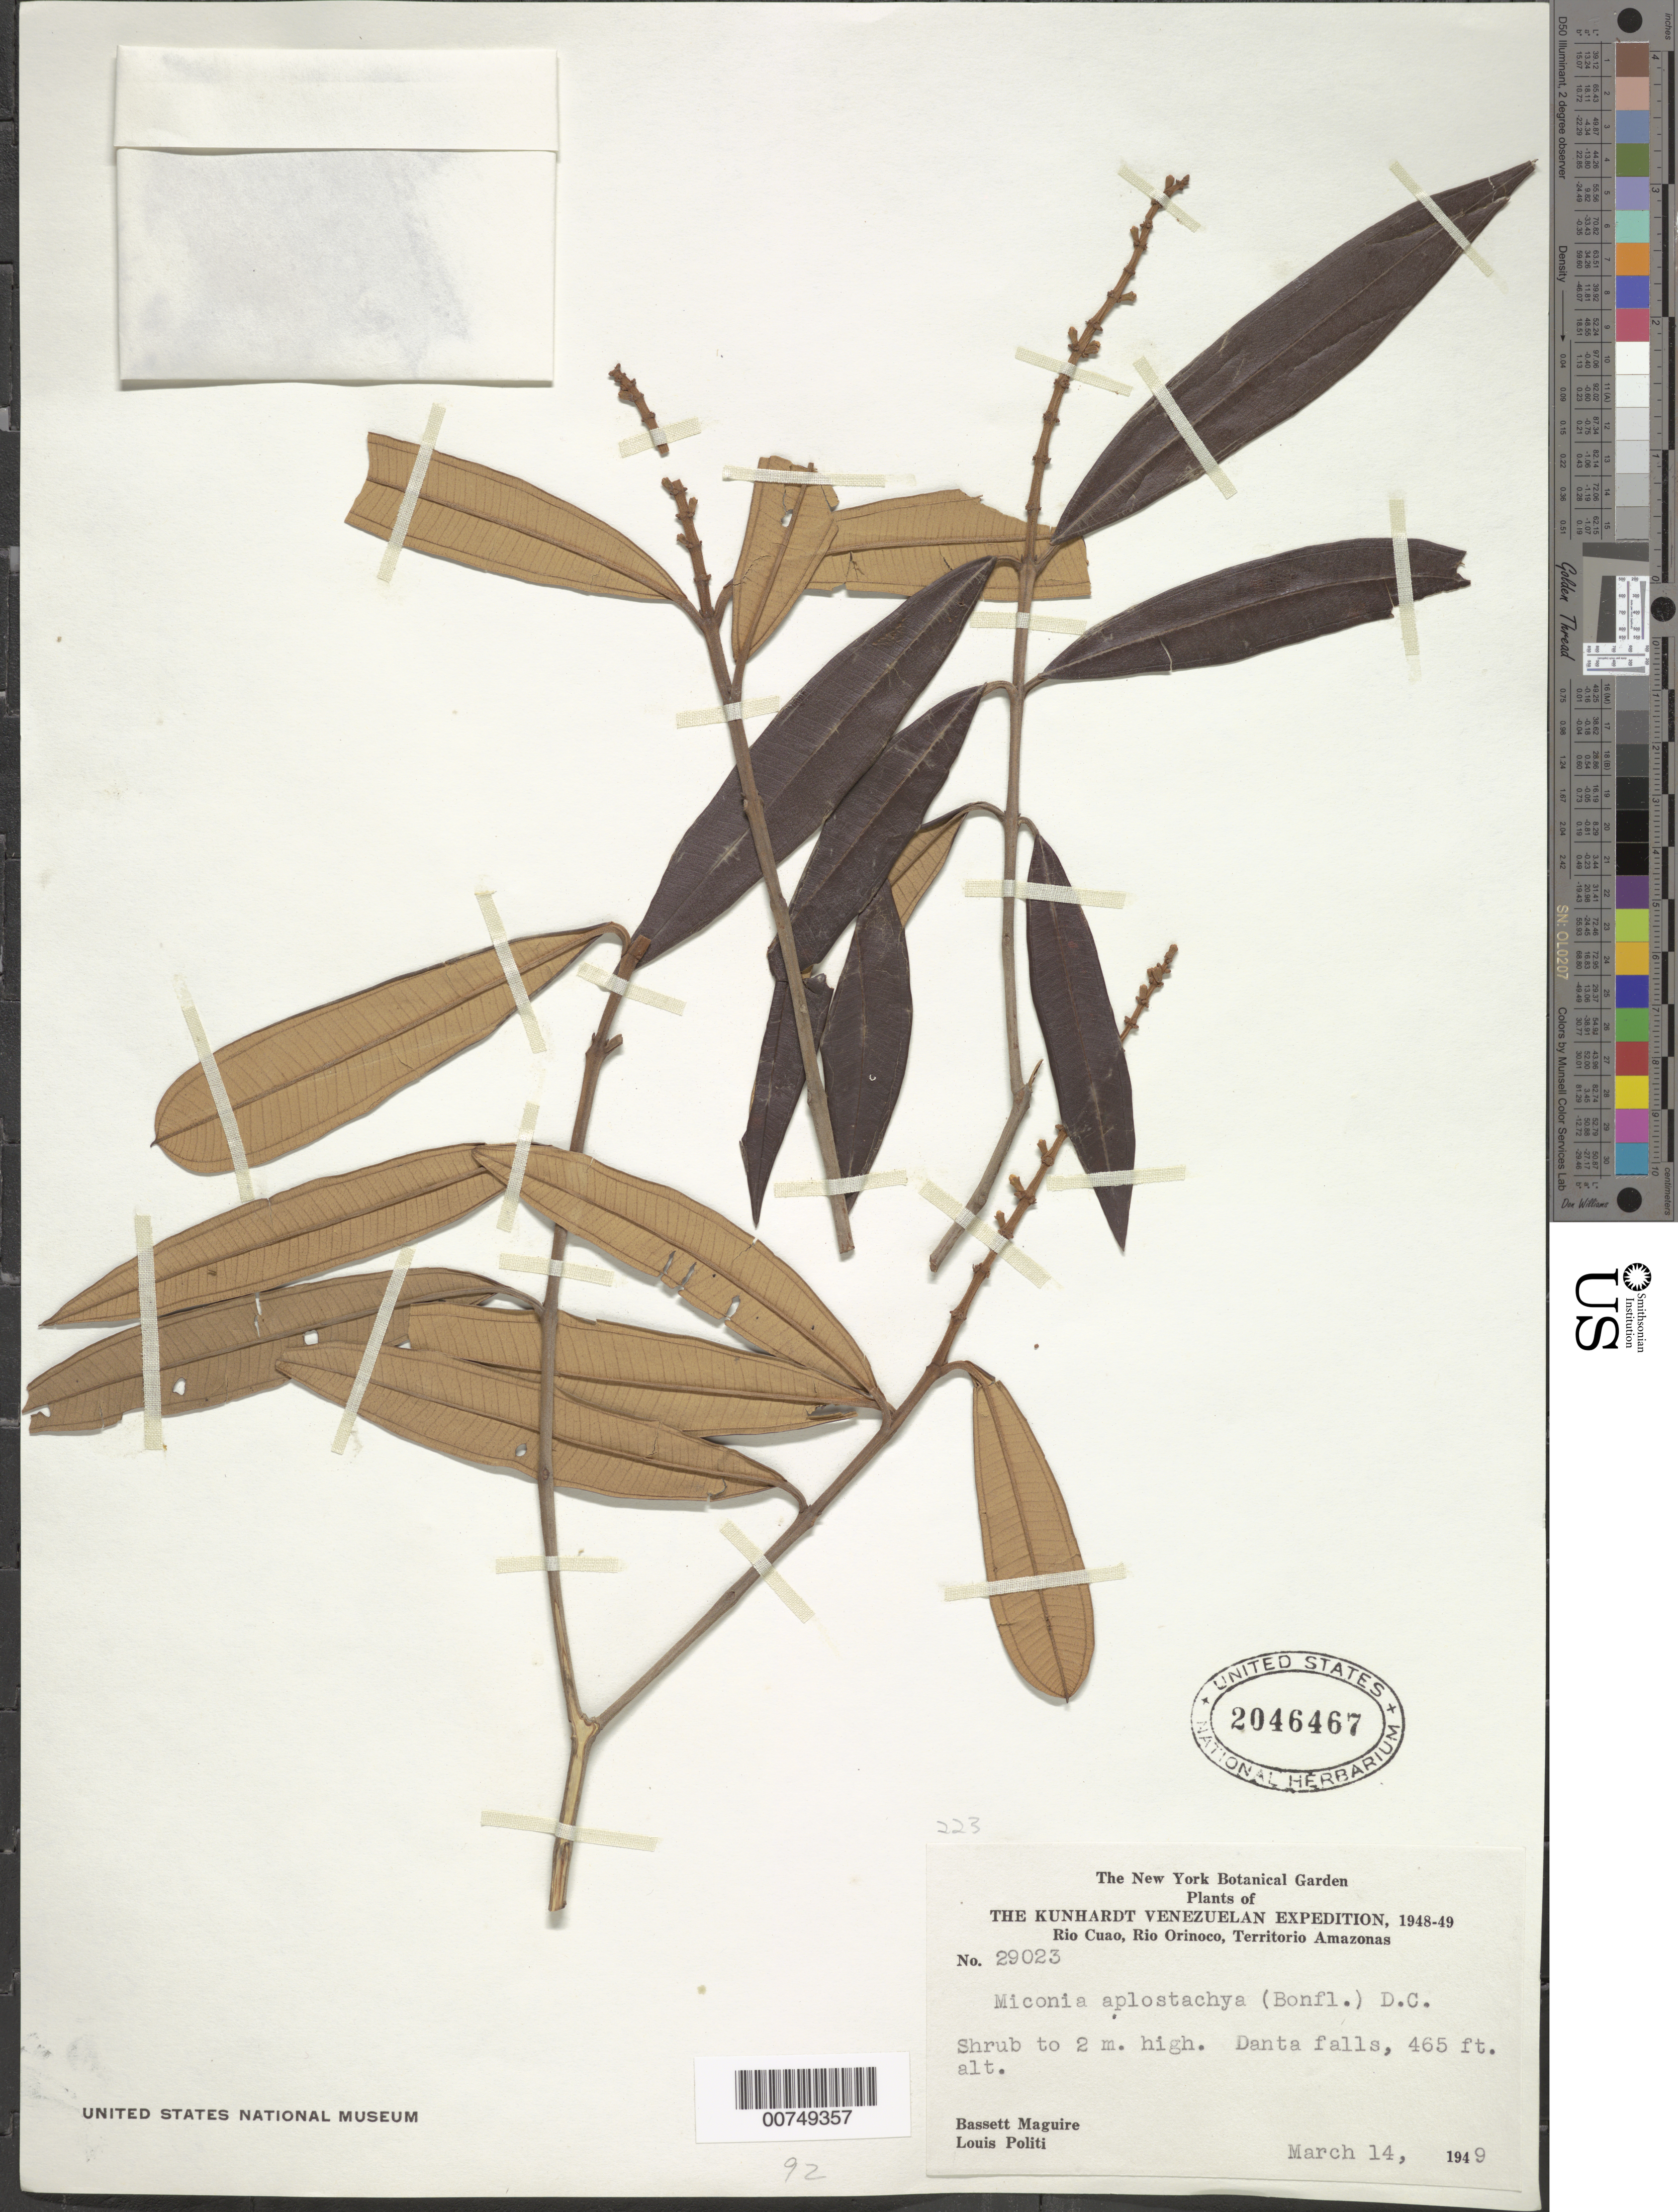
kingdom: Plantae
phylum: Tracheophyta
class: Magnoliopsida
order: Myrtales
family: Melastomataceae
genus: Miconia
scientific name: Miconia aplostachya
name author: (Bonpl.) DC.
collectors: B. Maguire & L. Politi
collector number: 29023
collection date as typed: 14-Mar-49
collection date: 1949-03-14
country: Venezuela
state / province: Amazonas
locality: Río Orinoco, Río Cuao, Danta Falls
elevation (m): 142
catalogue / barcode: US 2046467